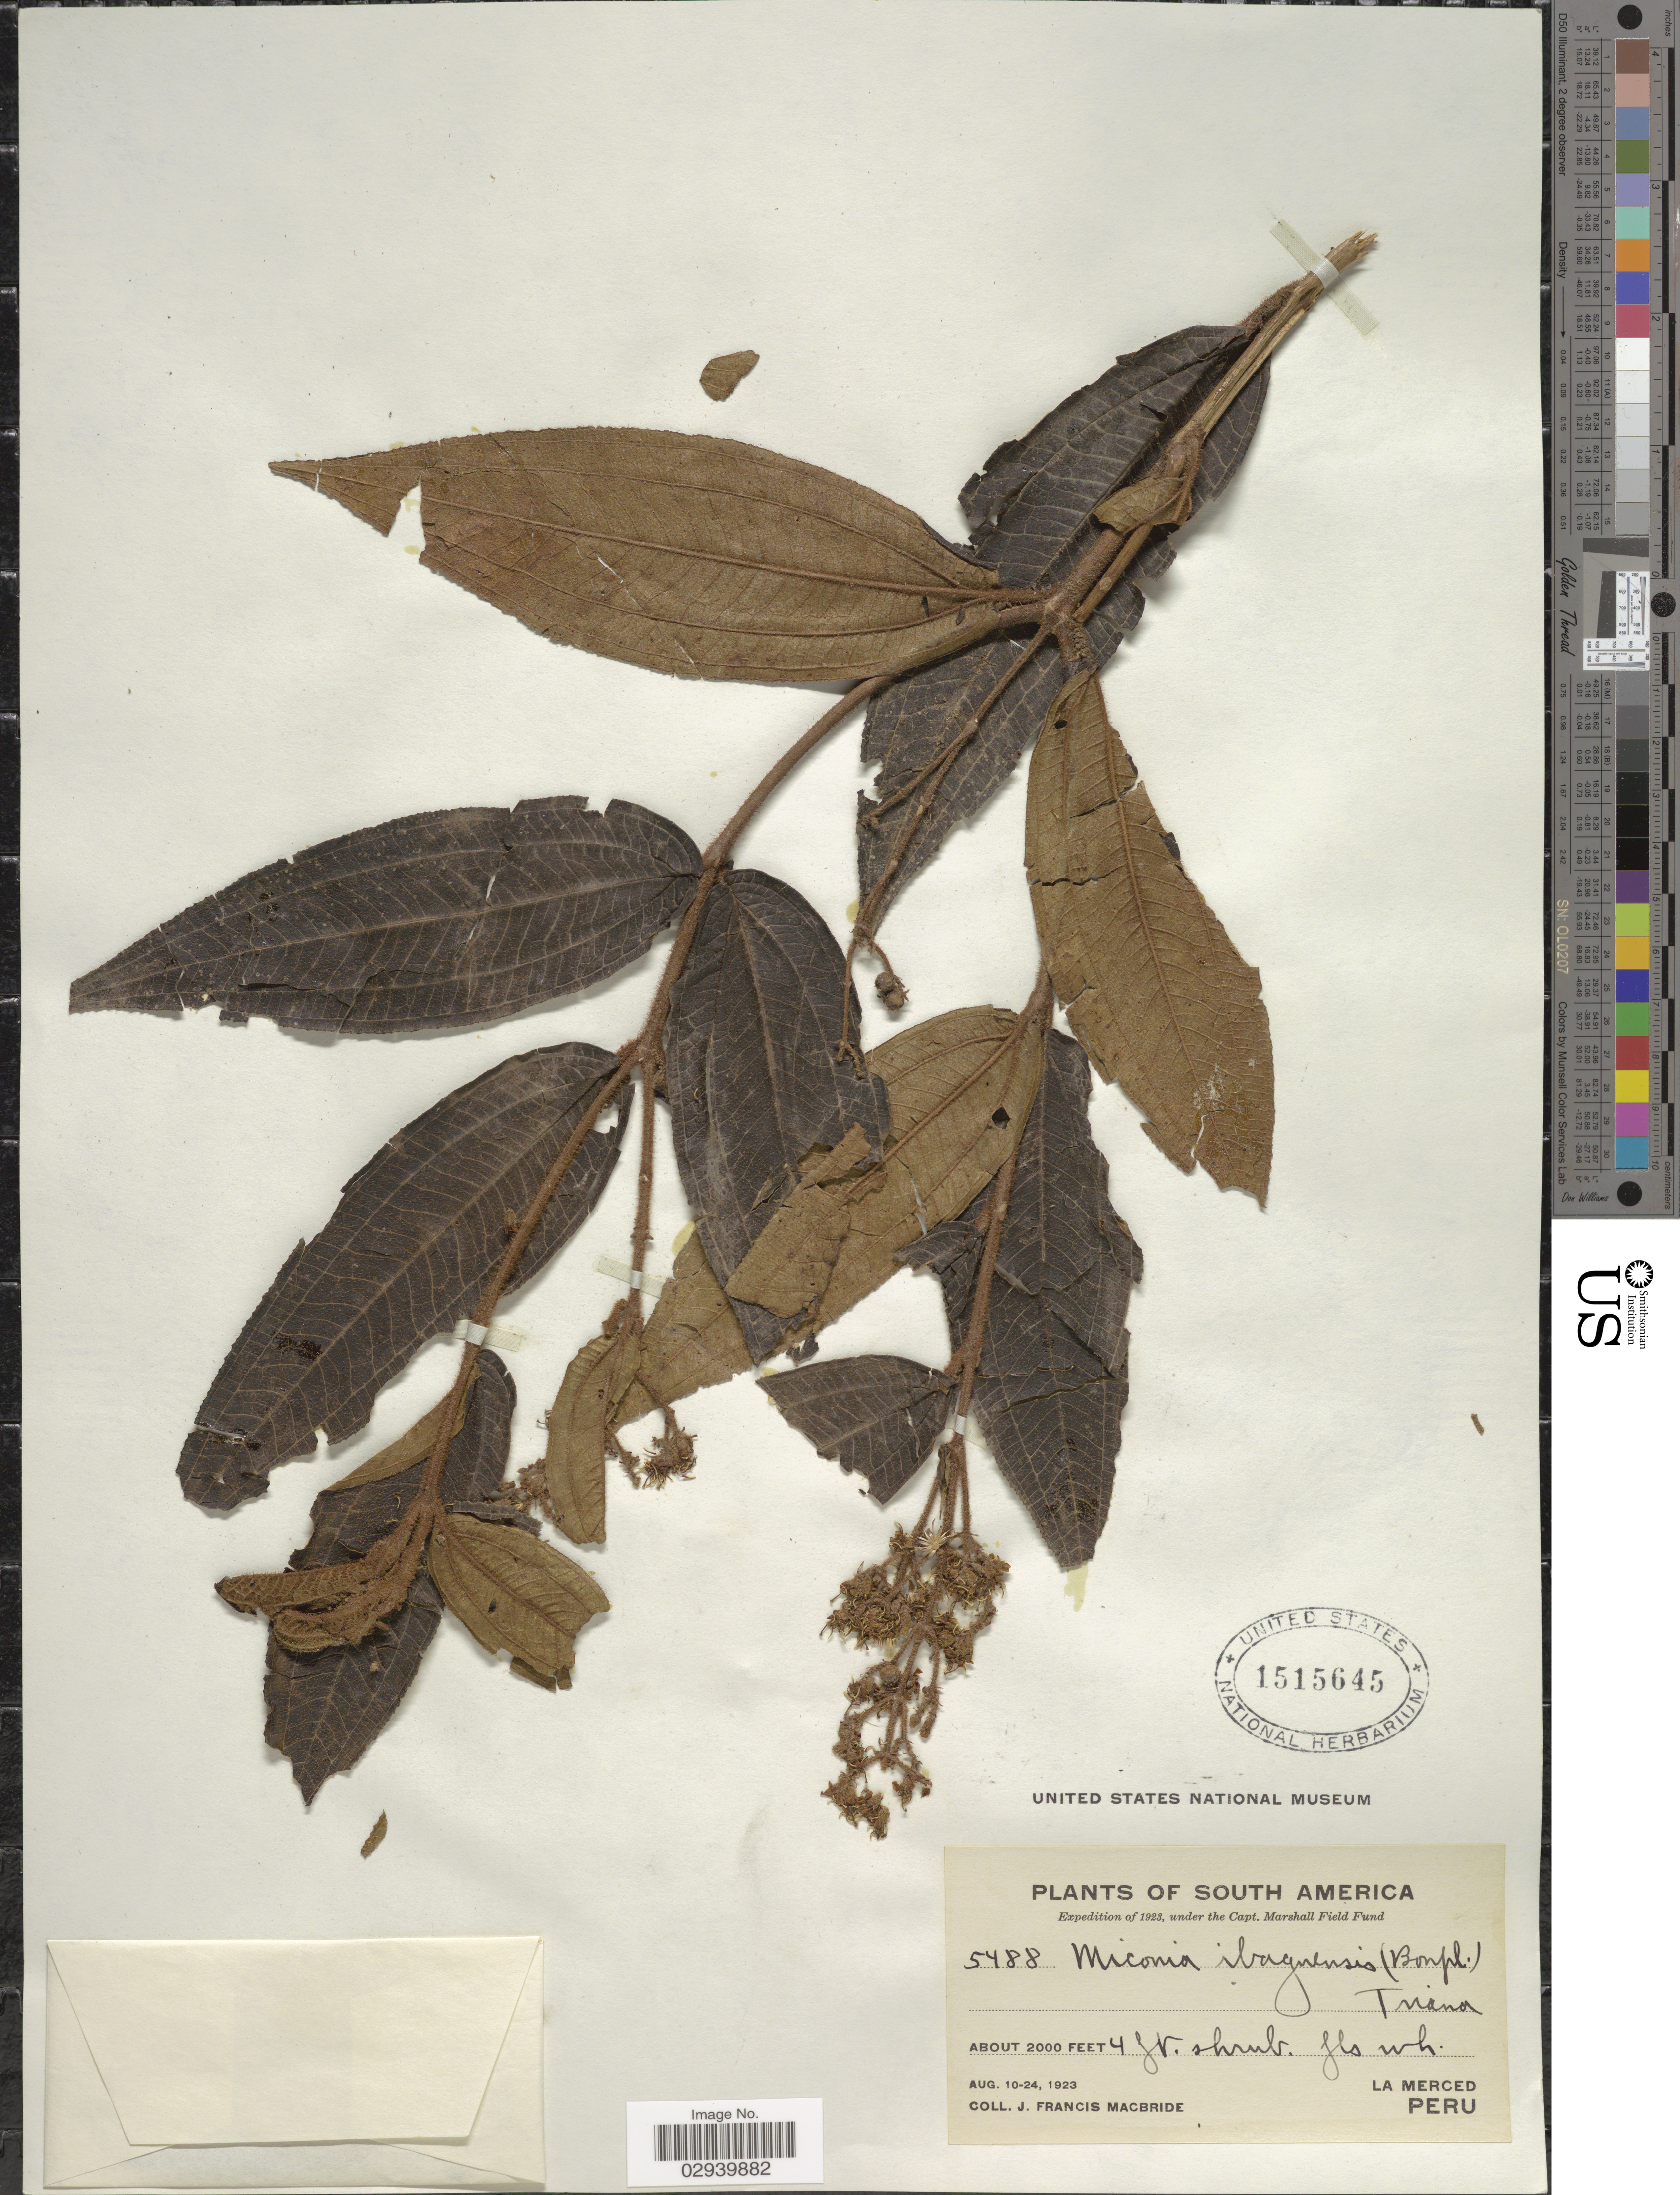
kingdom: Plantae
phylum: Tracheophyta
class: Magnoliopsida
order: Myrtales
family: Melastomataceae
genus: Miconia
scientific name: Miconia ibaguensis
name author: (Bonpl.) Triana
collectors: J. F. Macbride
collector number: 5488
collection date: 1923-08-10/1923-08-24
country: Peru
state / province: Junín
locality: La Merced.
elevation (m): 610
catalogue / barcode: US 1515645